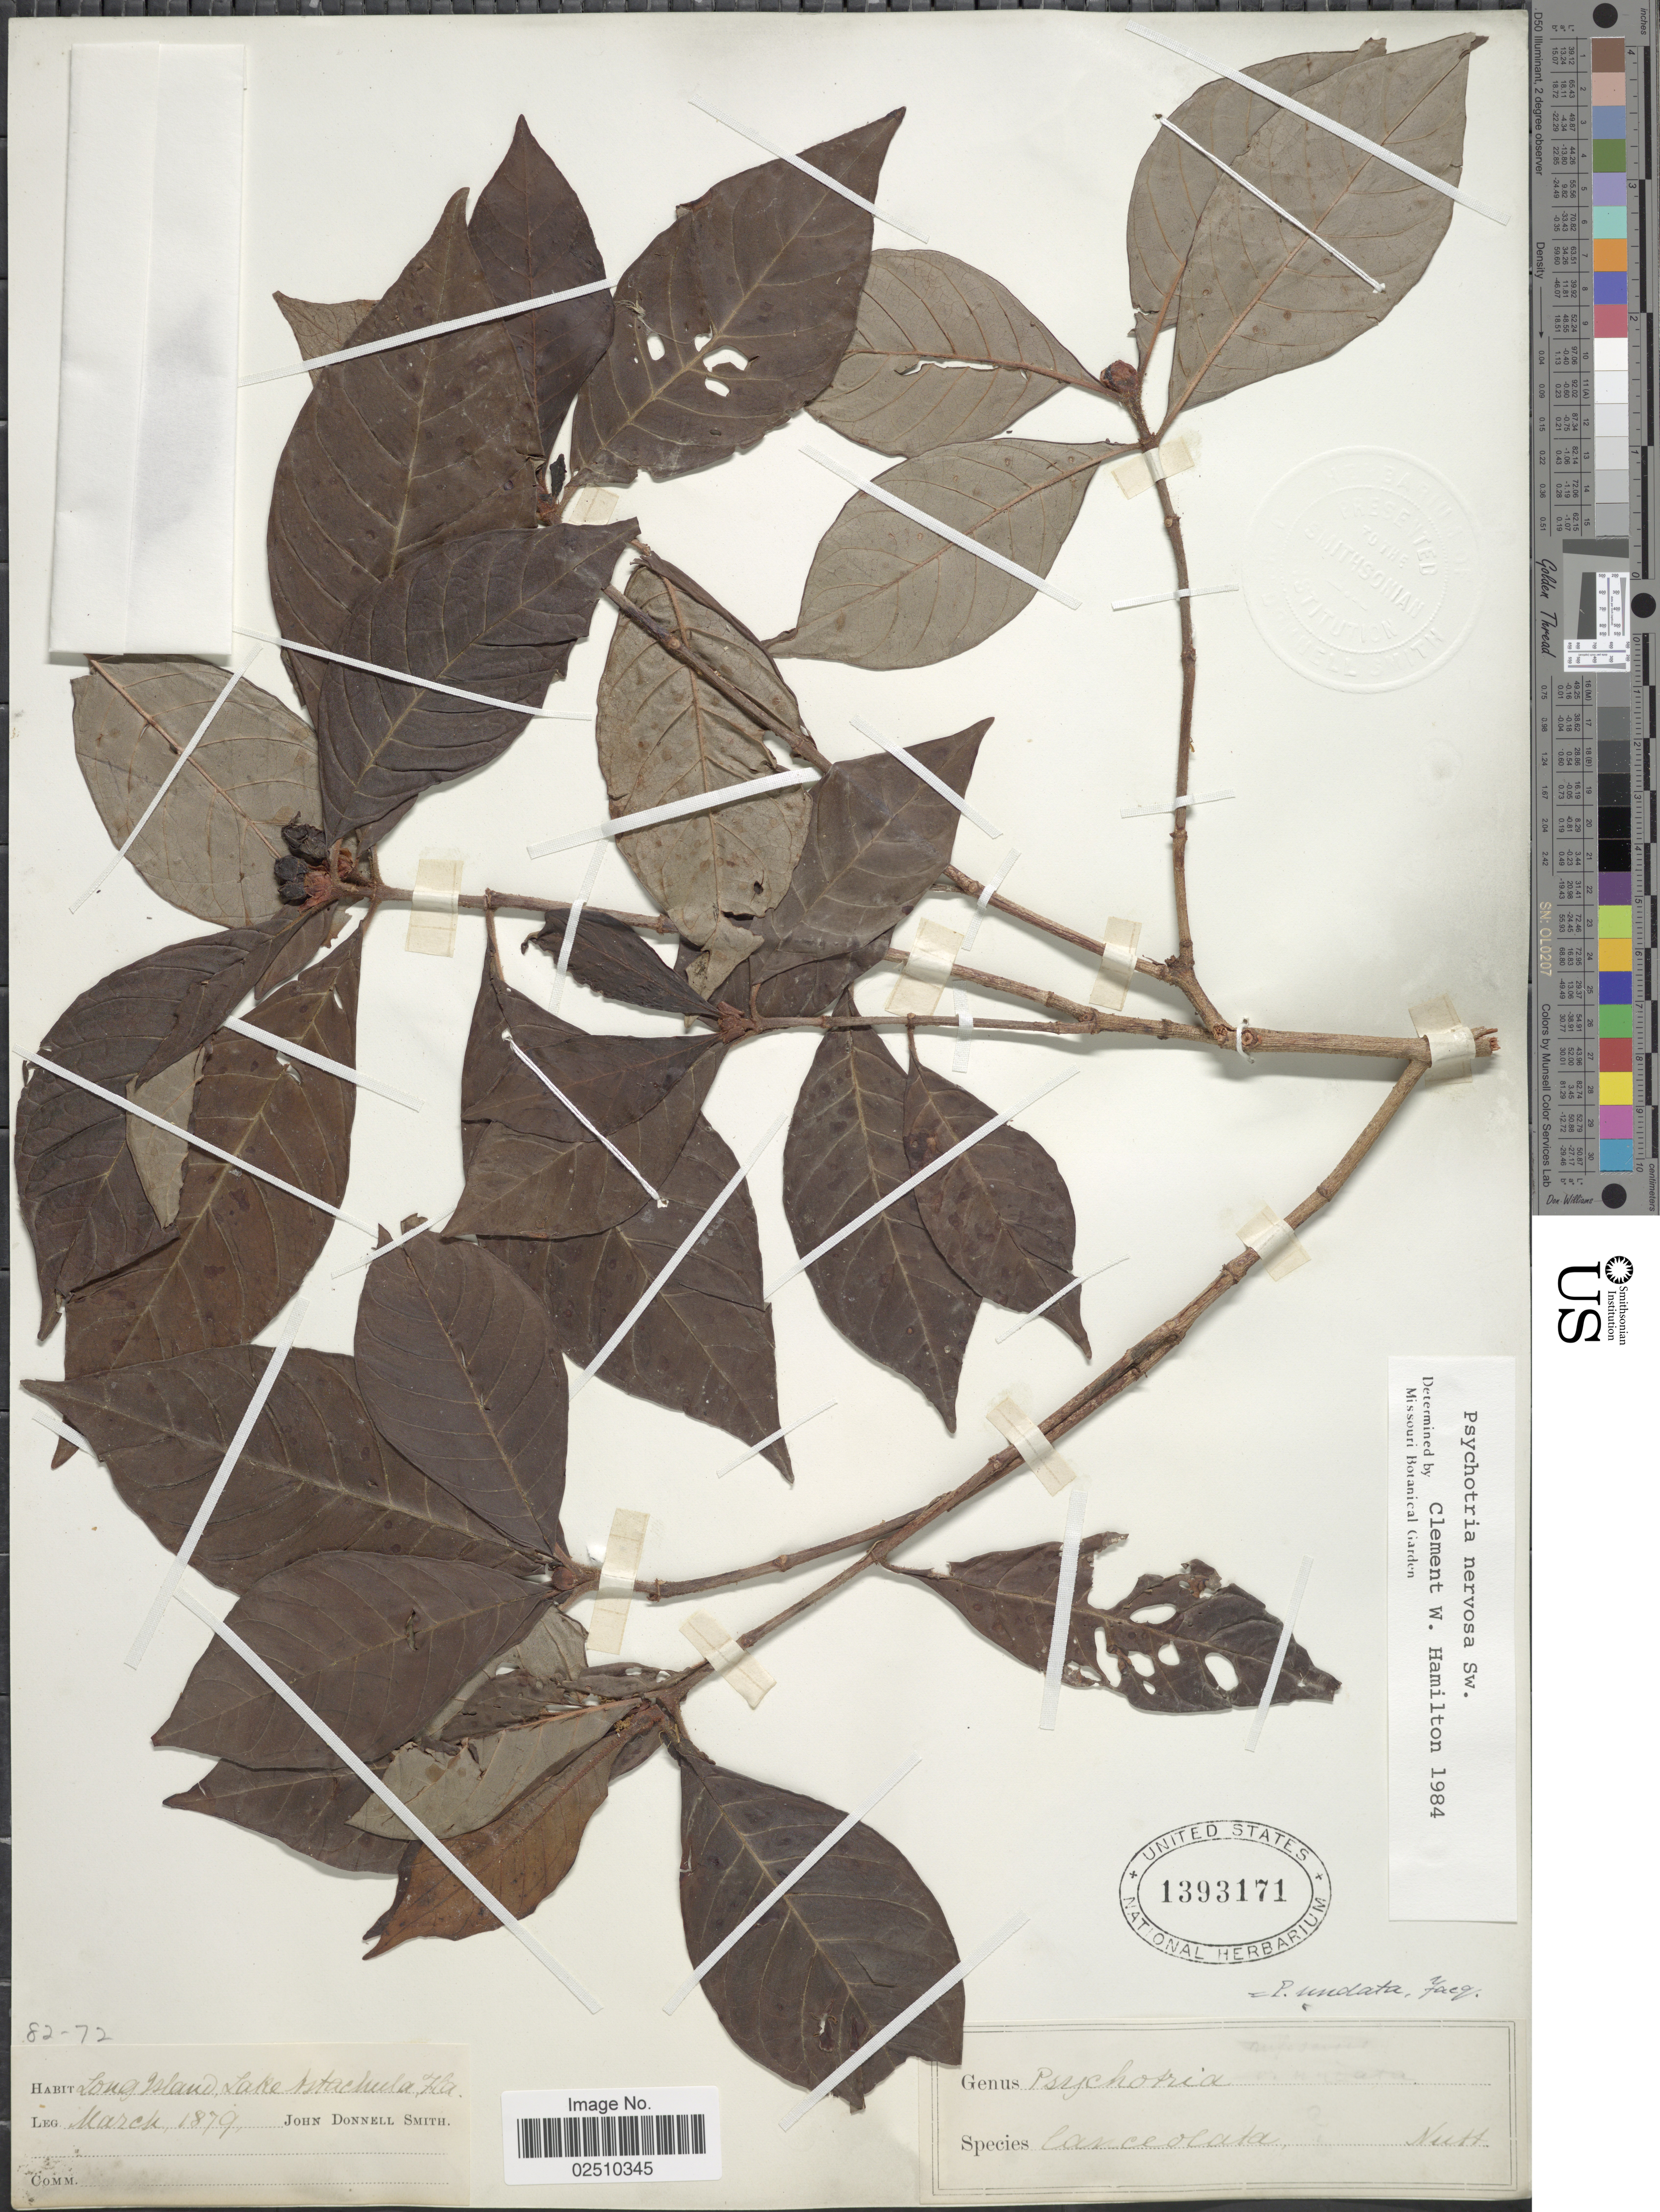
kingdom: Plantae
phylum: Tracheophyta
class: Magnoliopsida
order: Gentianales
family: Rubiaceae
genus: Psychotria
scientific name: Psychotria nervosa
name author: Sw.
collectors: J. Donnell Smith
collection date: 1879-03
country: United States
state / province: Florida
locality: Long Island, Lake Astachuela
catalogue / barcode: US 1393171